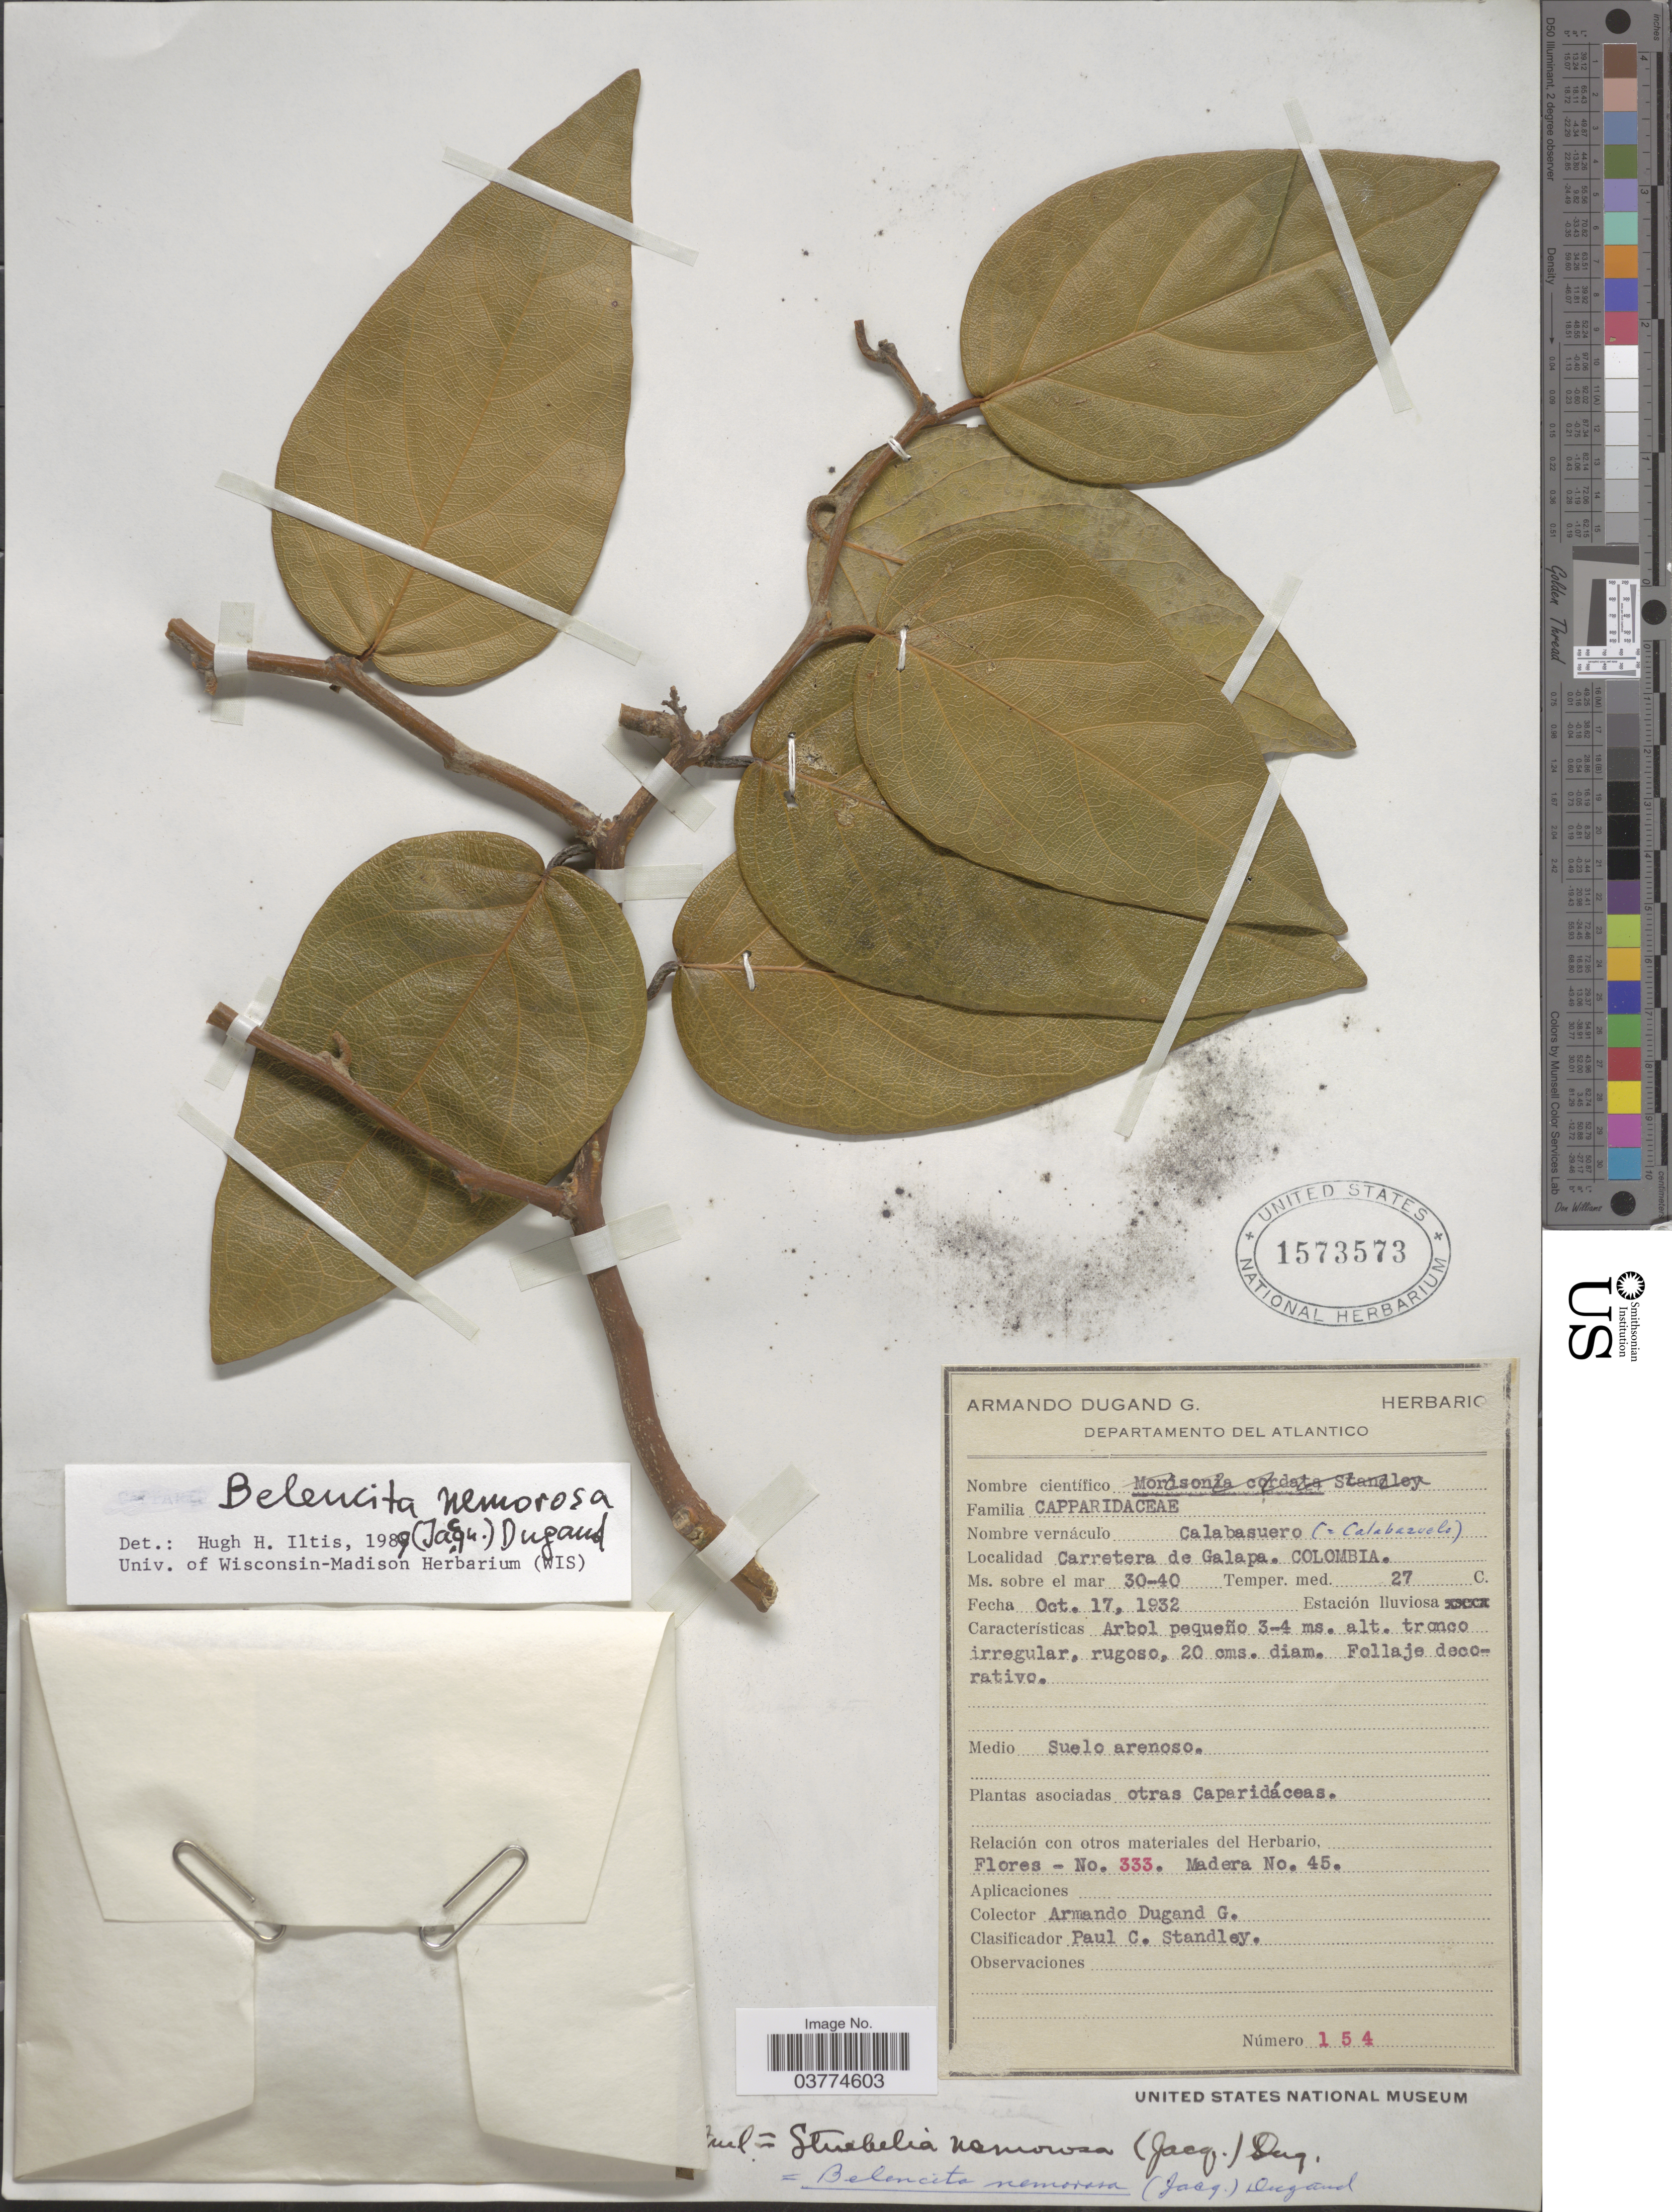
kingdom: Plantae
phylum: Tracheophyta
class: Magnoliopsida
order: Brassicales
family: Capparaceae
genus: Belencita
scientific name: Belencita nemorosa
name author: (Jacq.) Dugand G.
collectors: A. Dugand G.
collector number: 154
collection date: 1932-10-17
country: Colombia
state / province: Atlántico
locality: Departamento del Atlantico. Carretera de Galapa.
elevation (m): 30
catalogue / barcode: US 1573573